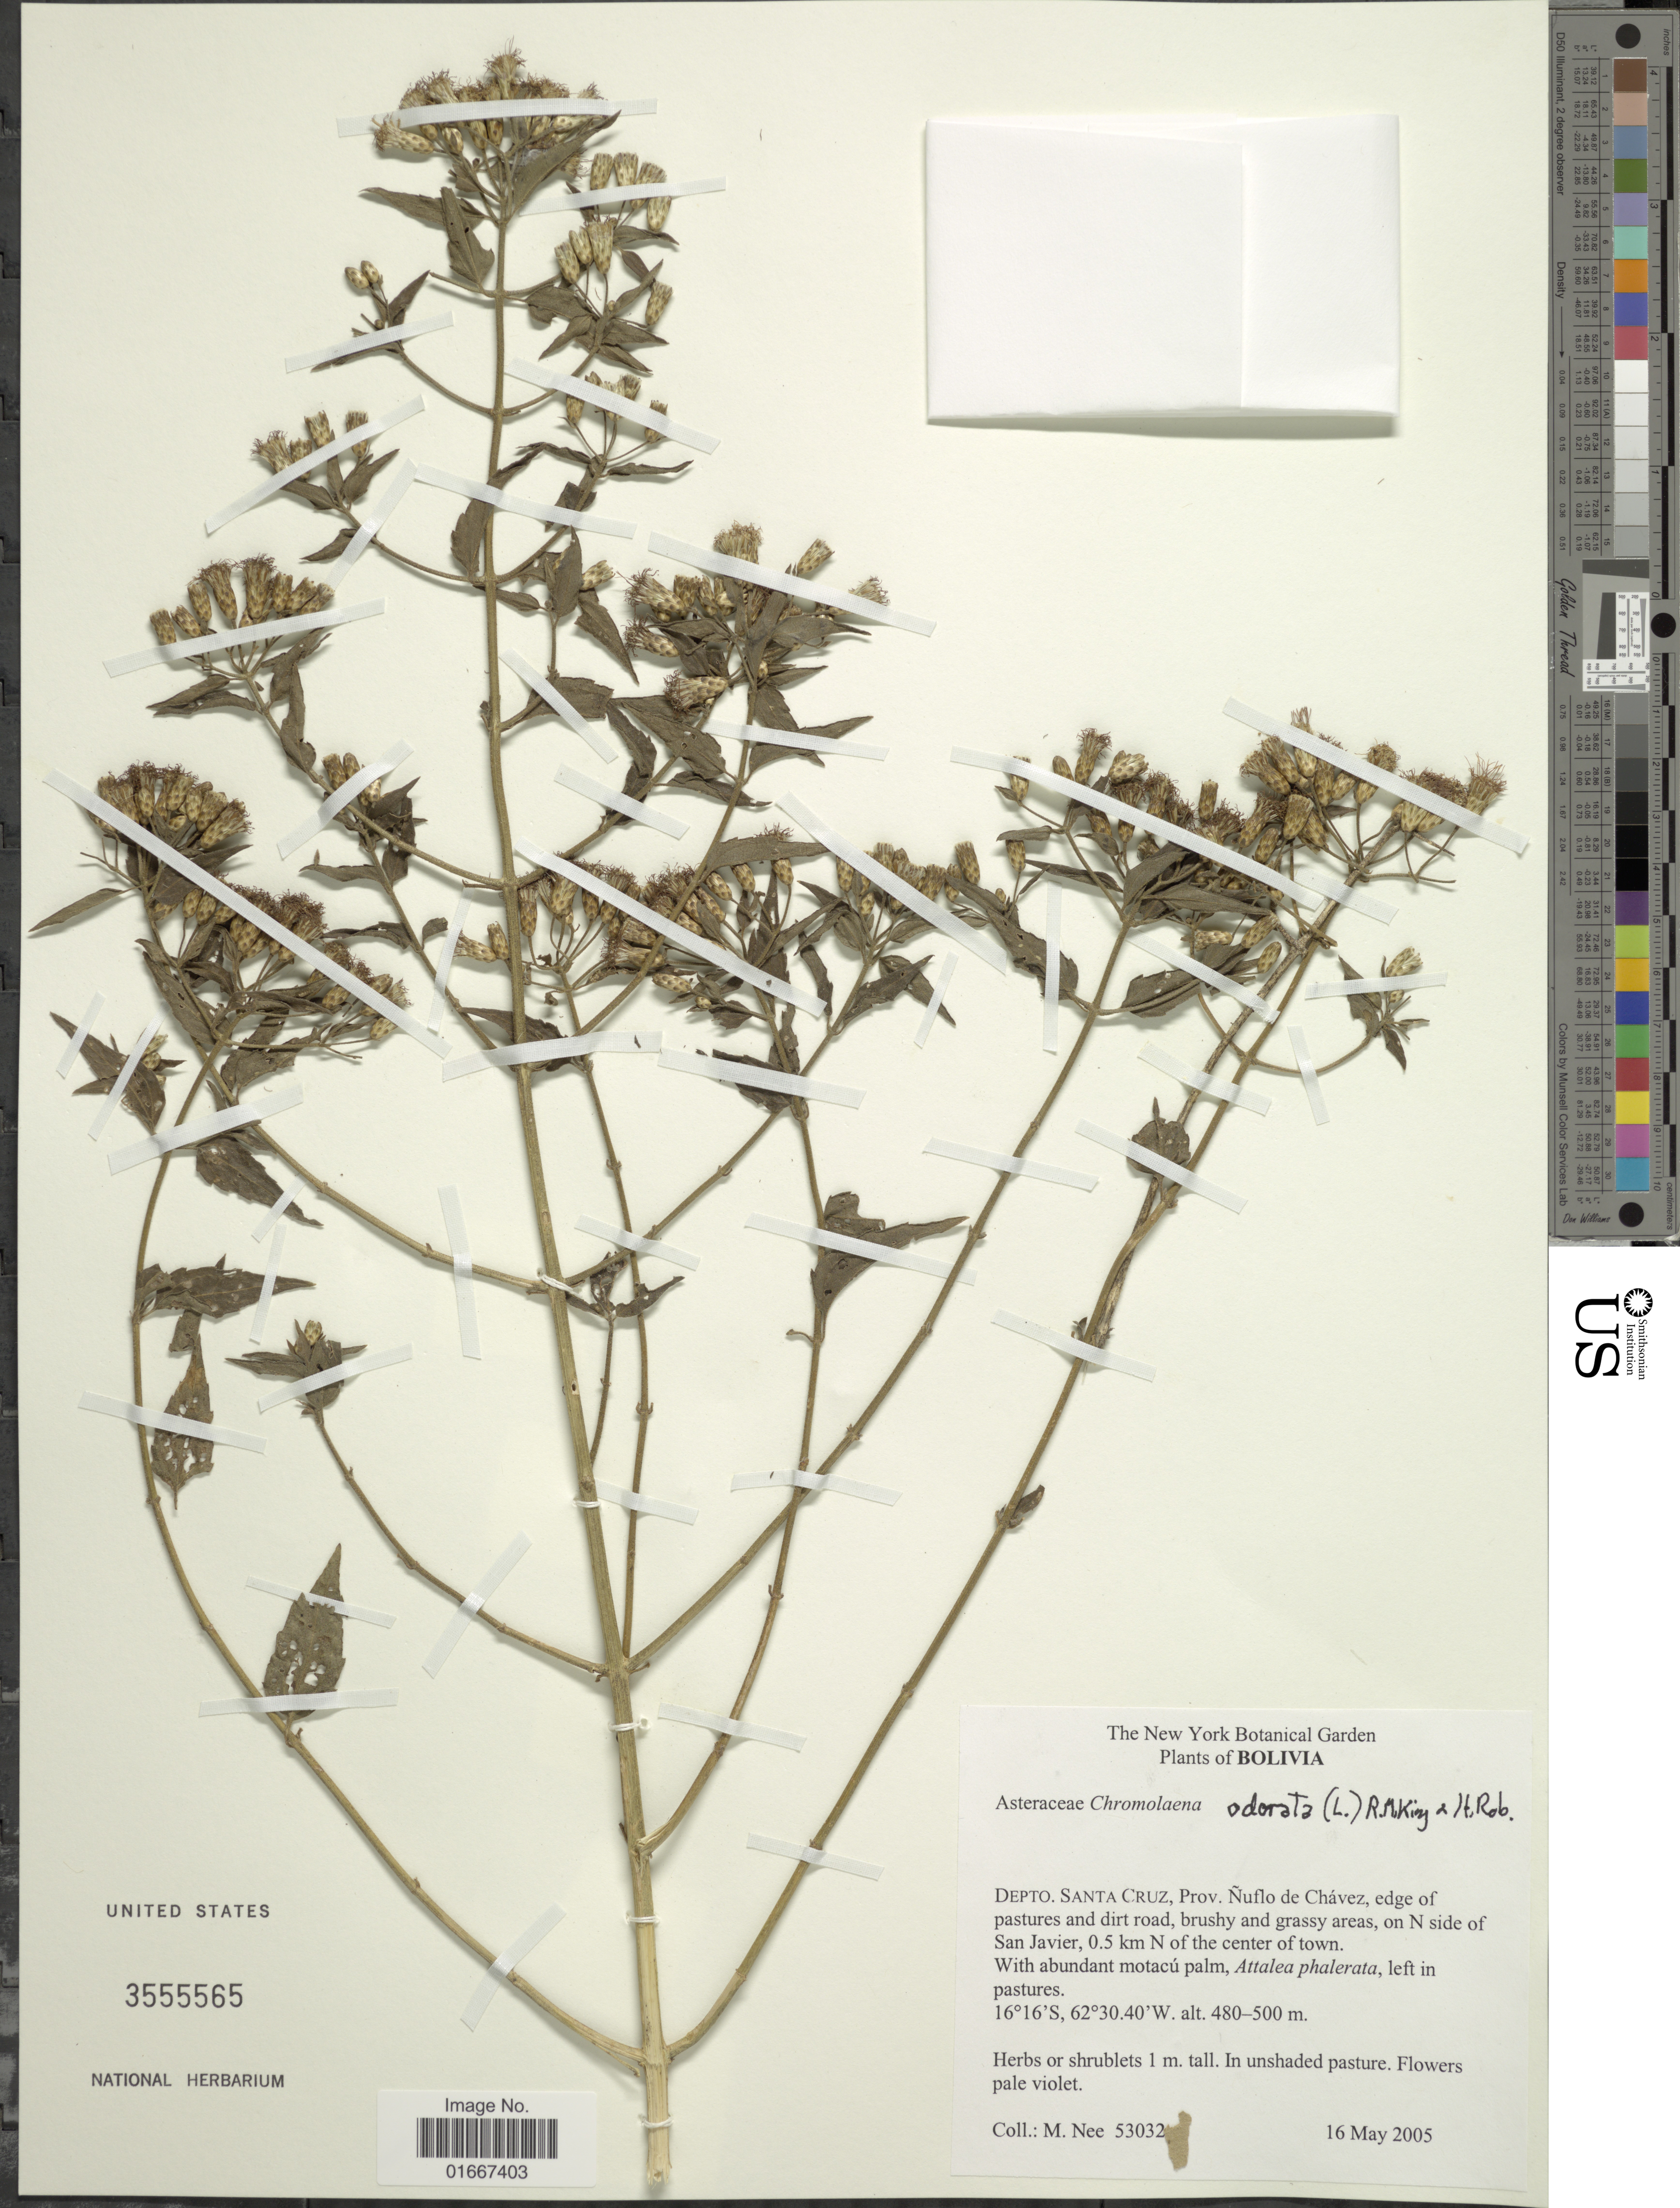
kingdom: Plantae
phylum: Tracheophyta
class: Magnoliopsida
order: Asterales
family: Asteraceae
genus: Chromolaena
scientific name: Chromolaena odorata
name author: (L.) R.M. King & H. Rob.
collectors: M. Nee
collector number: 5032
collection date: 2005-05-16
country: Bolivia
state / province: Santa Cruz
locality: Prov. Nuflo de Chavez, edge of pastures and dirt road, brushy grassy areas, on N side of San Javier, 0.5 km N of the center of town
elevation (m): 480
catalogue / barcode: US 3555565